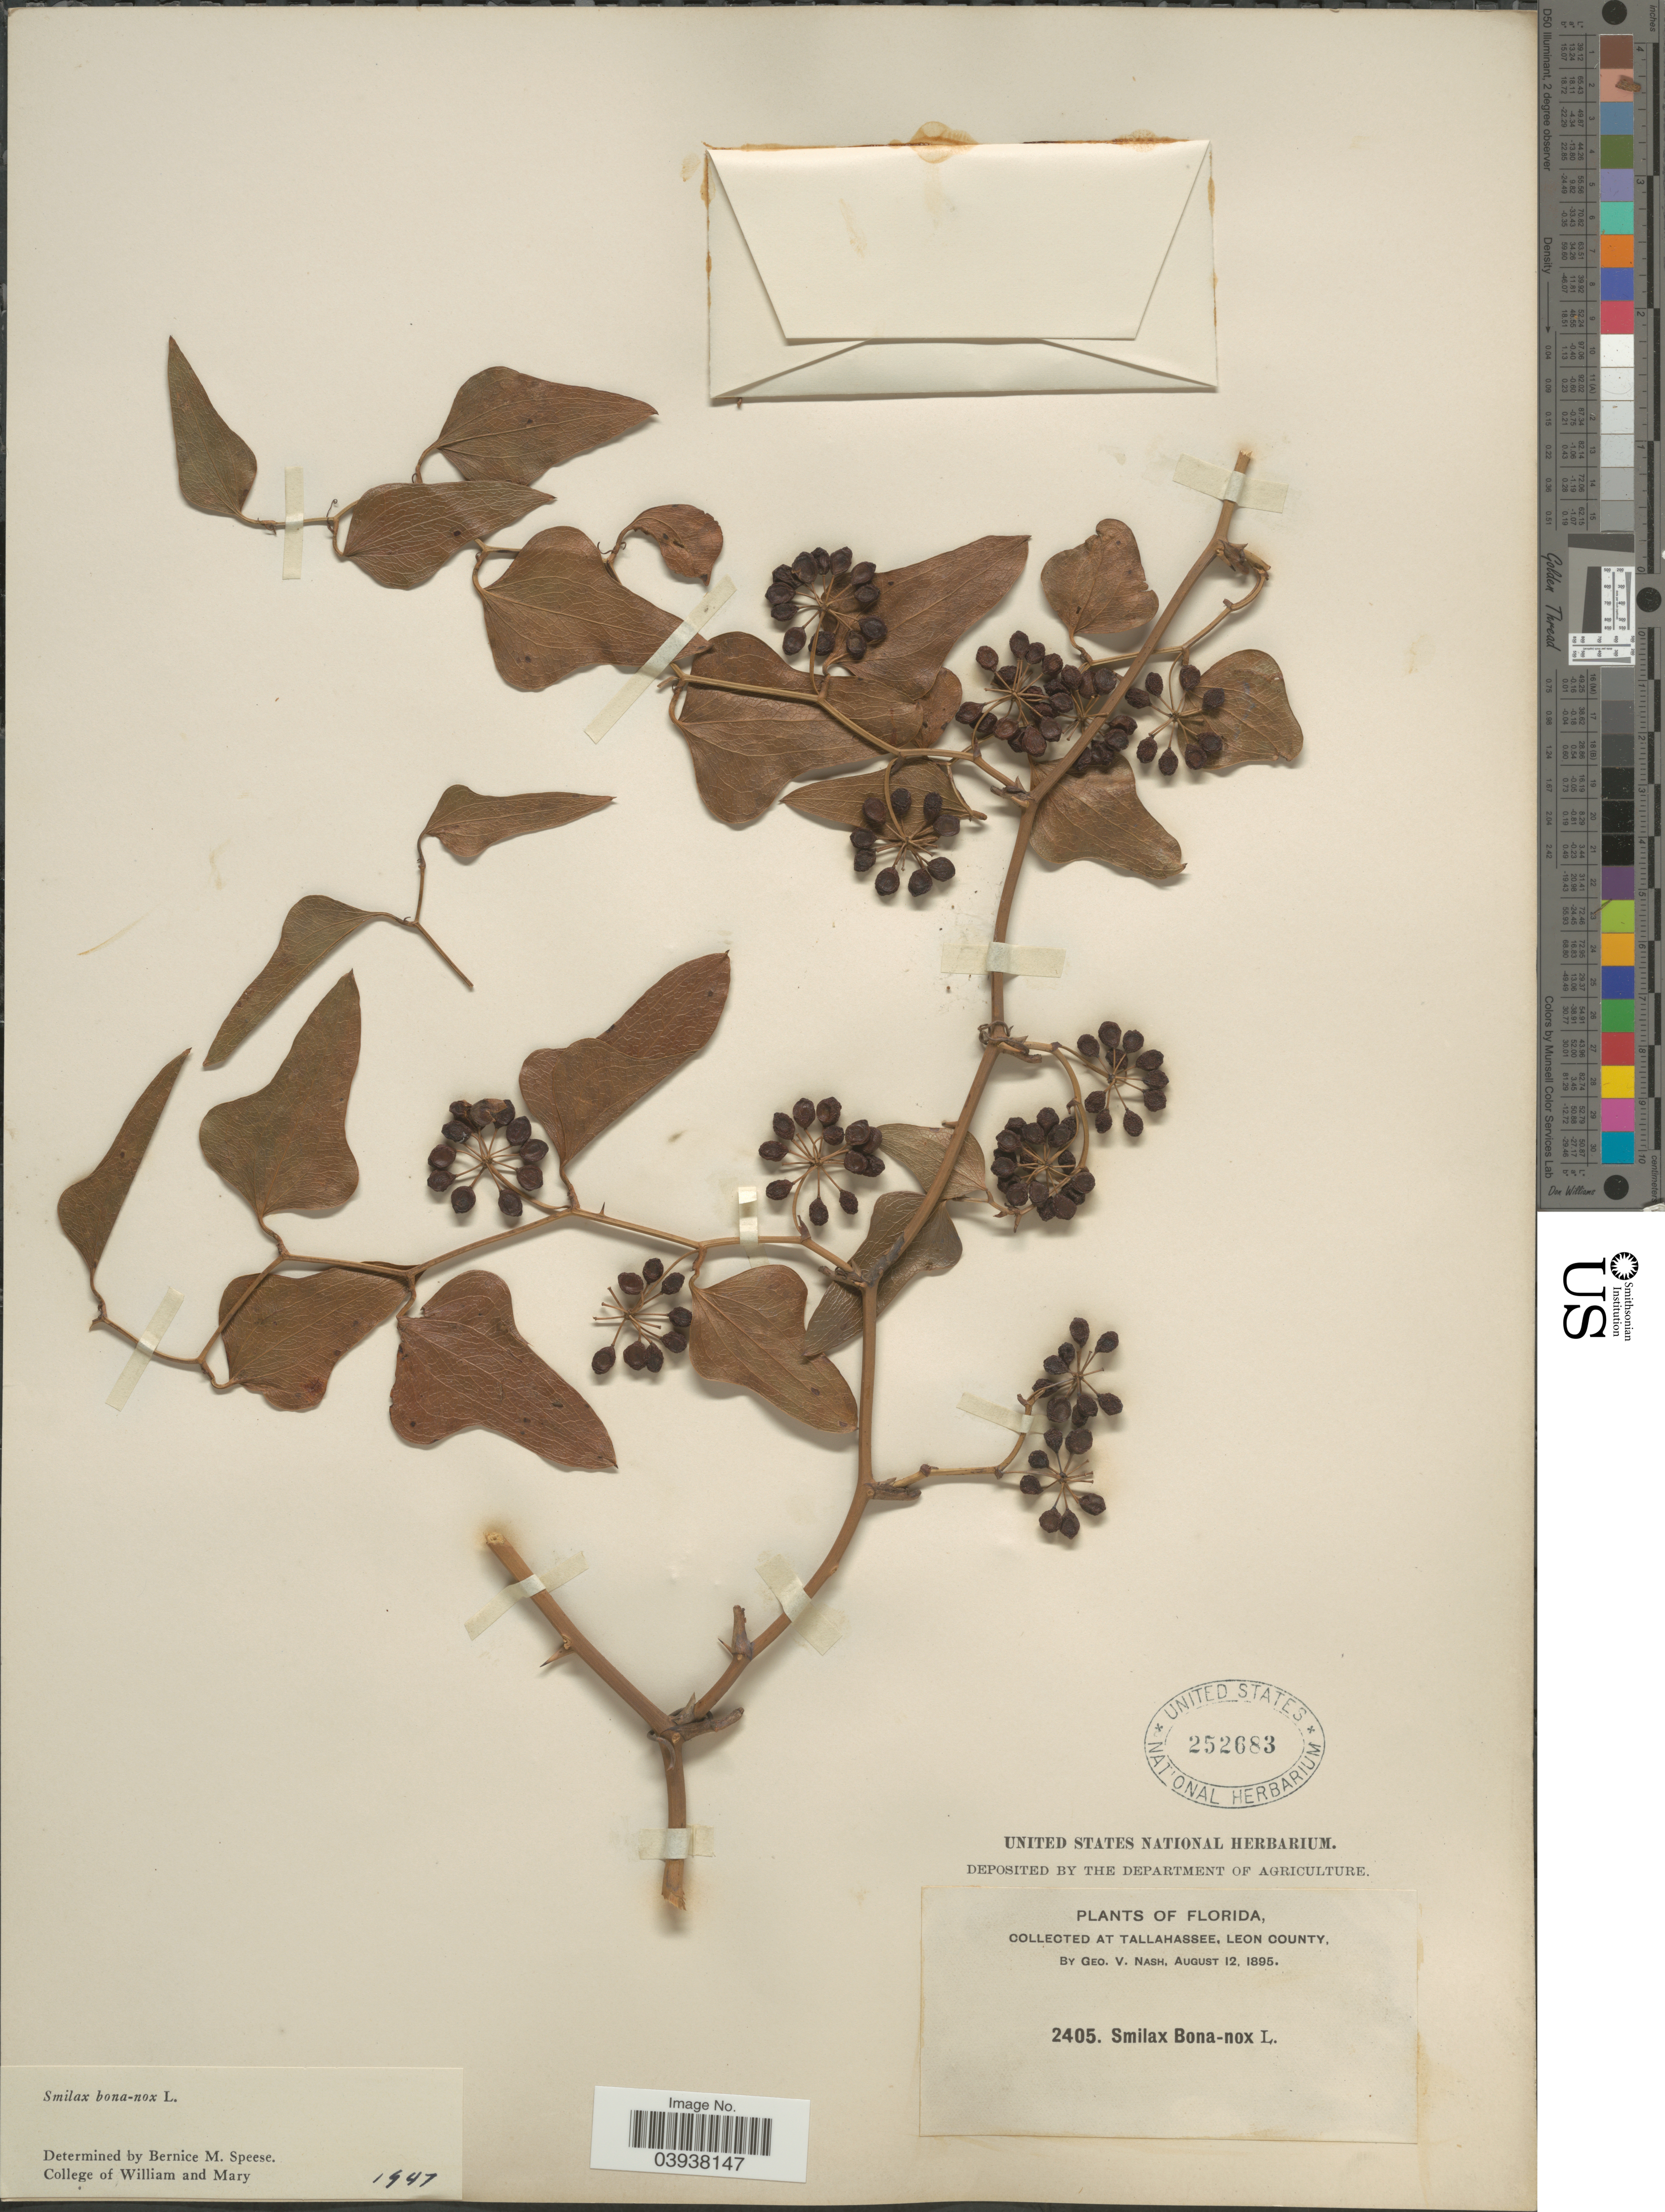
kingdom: Plantae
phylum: Tracheophyta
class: Liliopsida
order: Liliales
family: Smilacaceae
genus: Smilax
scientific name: Smilax bona-nox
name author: L.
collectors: G. V. Nash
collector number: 2405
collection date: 1895-08-12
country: United States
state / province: Florida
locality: At Tallahassee, Leon County.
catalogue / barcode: US 252683